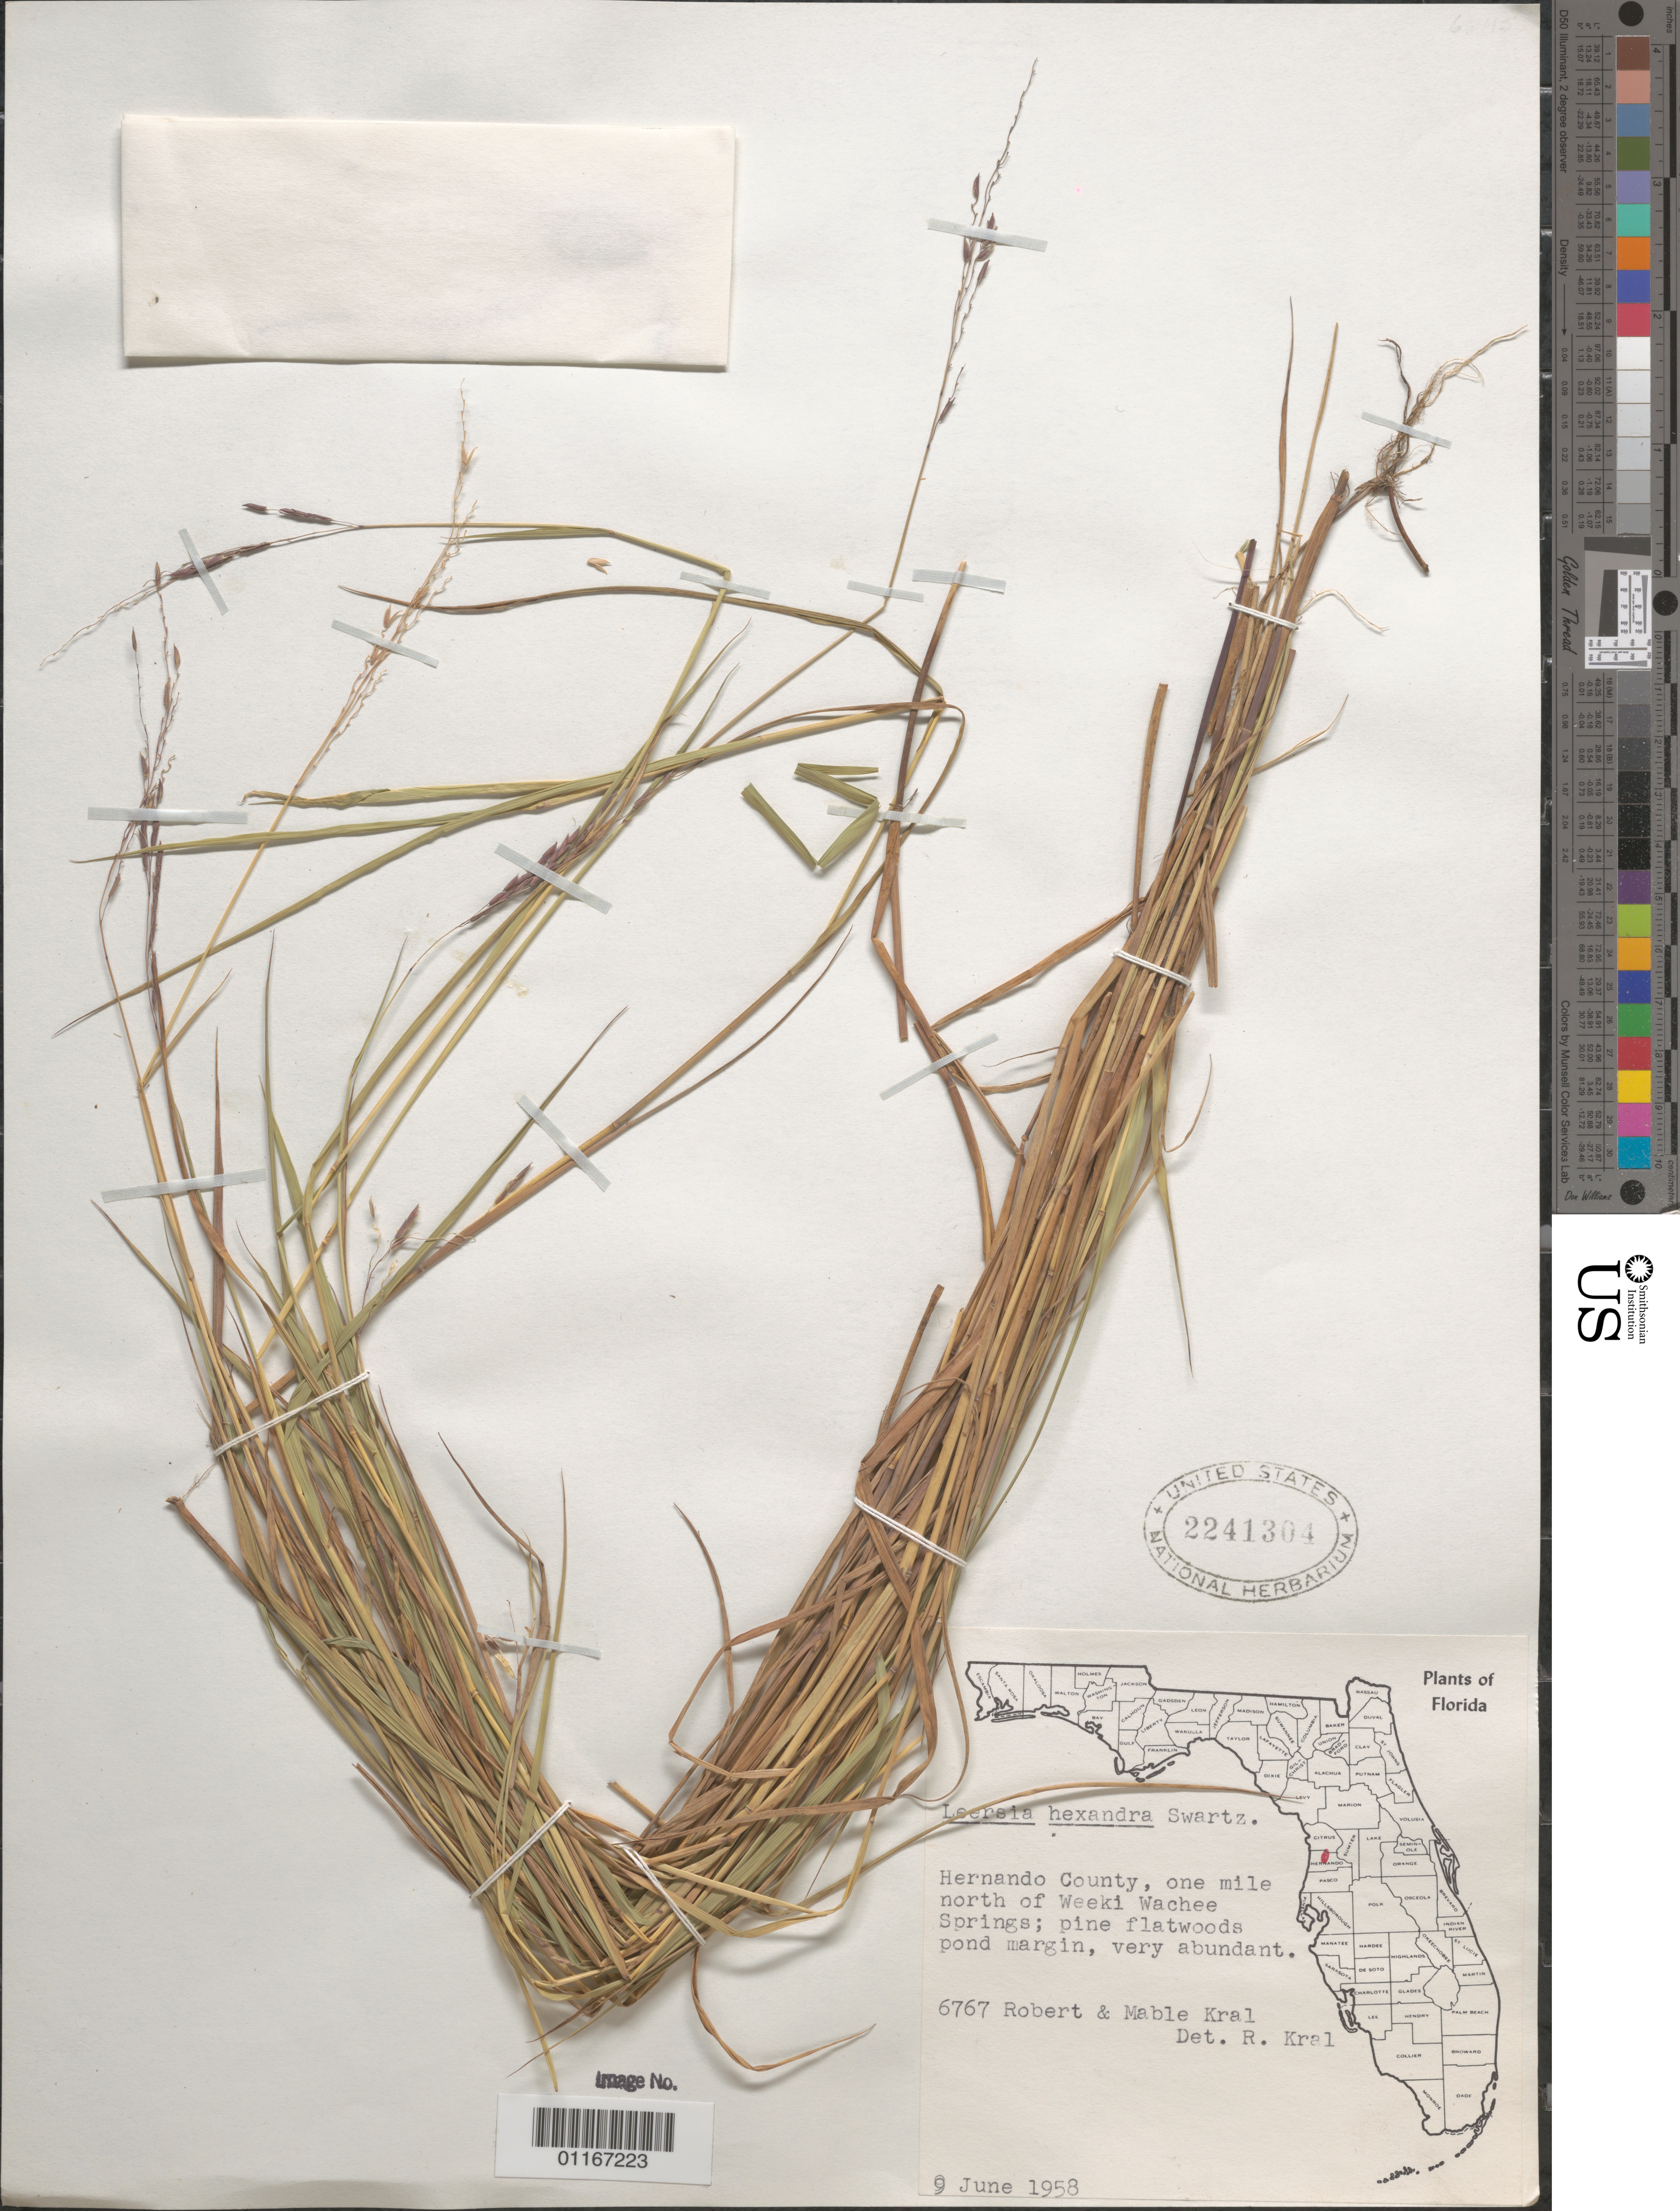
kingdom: Plantae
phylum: Tracheophyta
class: Liliopsida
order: Poales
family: Poaceae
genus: Leersia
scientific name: Leersia hexandra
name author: Sw.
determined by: Kral, Robert, Director & Curator (VDB), Vanderbilt University Herbarium - Botanical Research Institute of Texas (UNITED STATES)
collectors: R. Kral & M. Kral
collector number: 6767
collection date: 1958-06-09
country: United States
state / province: Florida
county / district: Hernando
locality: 1 mile north of Weeki Wachee Springs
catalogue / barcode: US 2241304